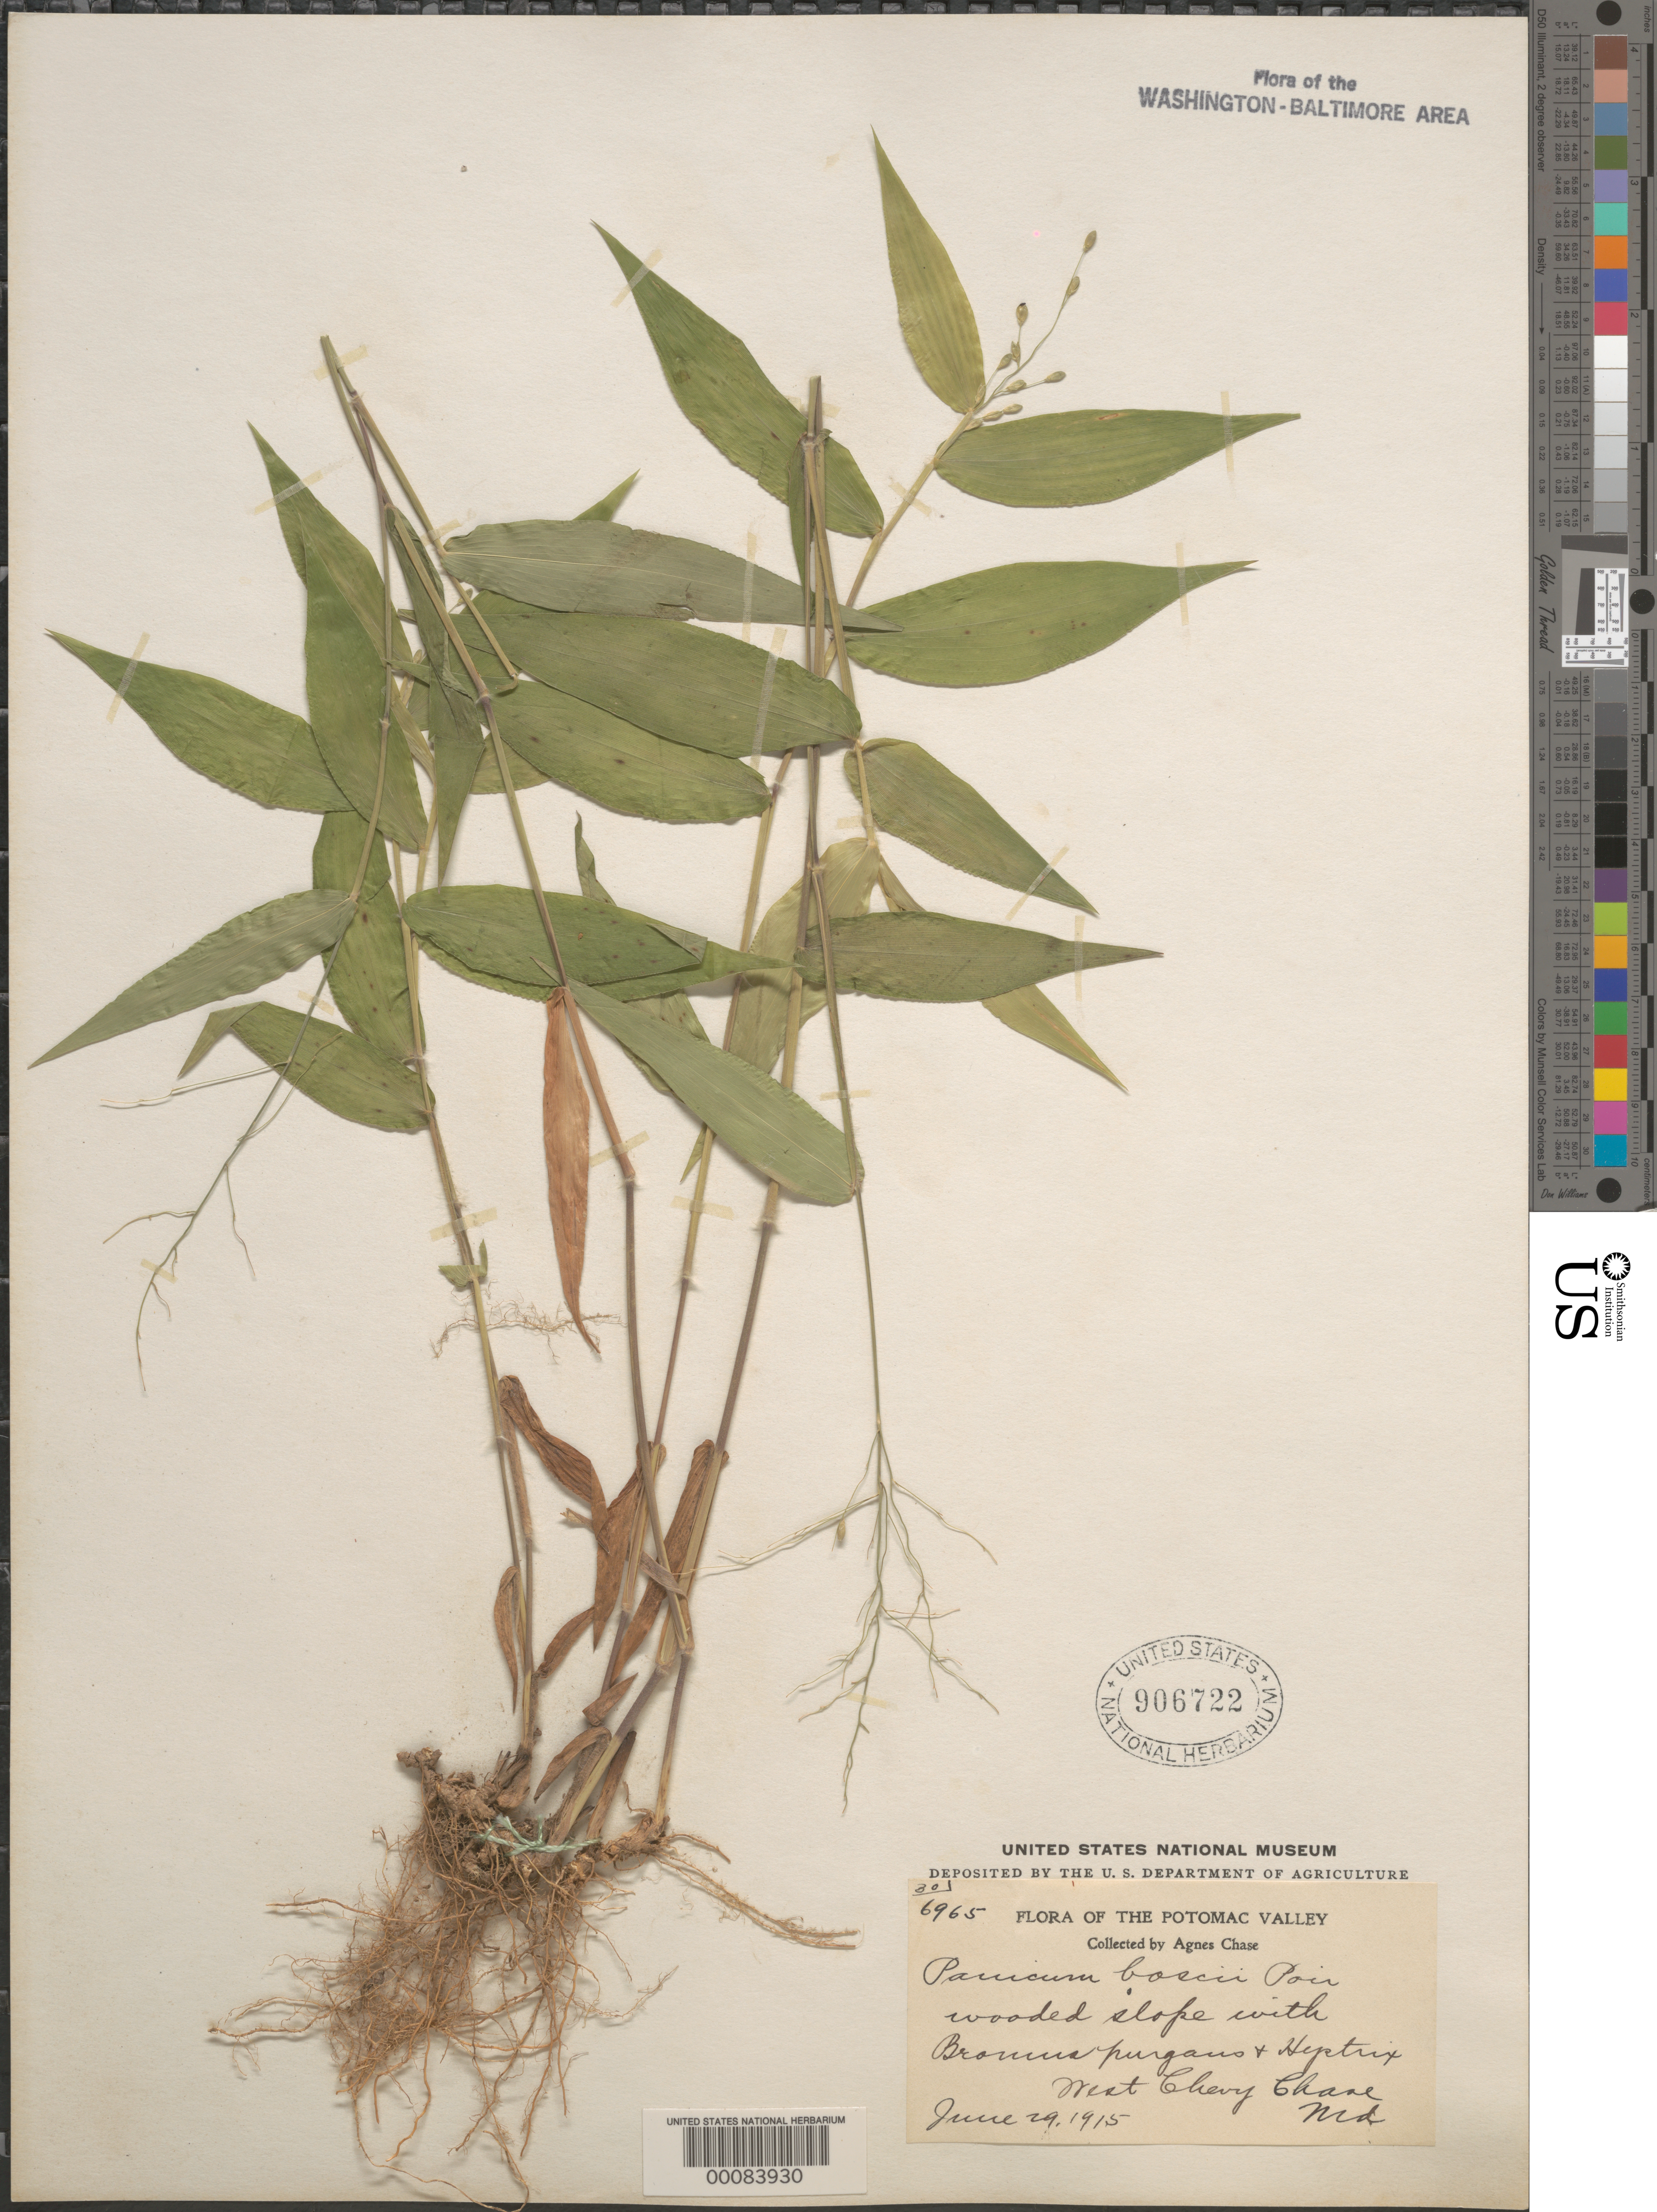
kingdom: Plantae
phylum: Tracheophyta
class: Liliopsida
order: Poales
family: Poaceae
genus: Dichanthelium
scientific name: Dichanthelium boscii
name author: (Poir.) Gould & C.A. Clark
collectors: A. Chase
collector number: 6965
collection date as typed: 29 Jun 1915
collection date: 1915-06-29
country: United States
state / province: Maryland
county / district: Montgomery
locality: West Chevy Chase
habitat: Wooded slope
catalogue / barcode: US 906722